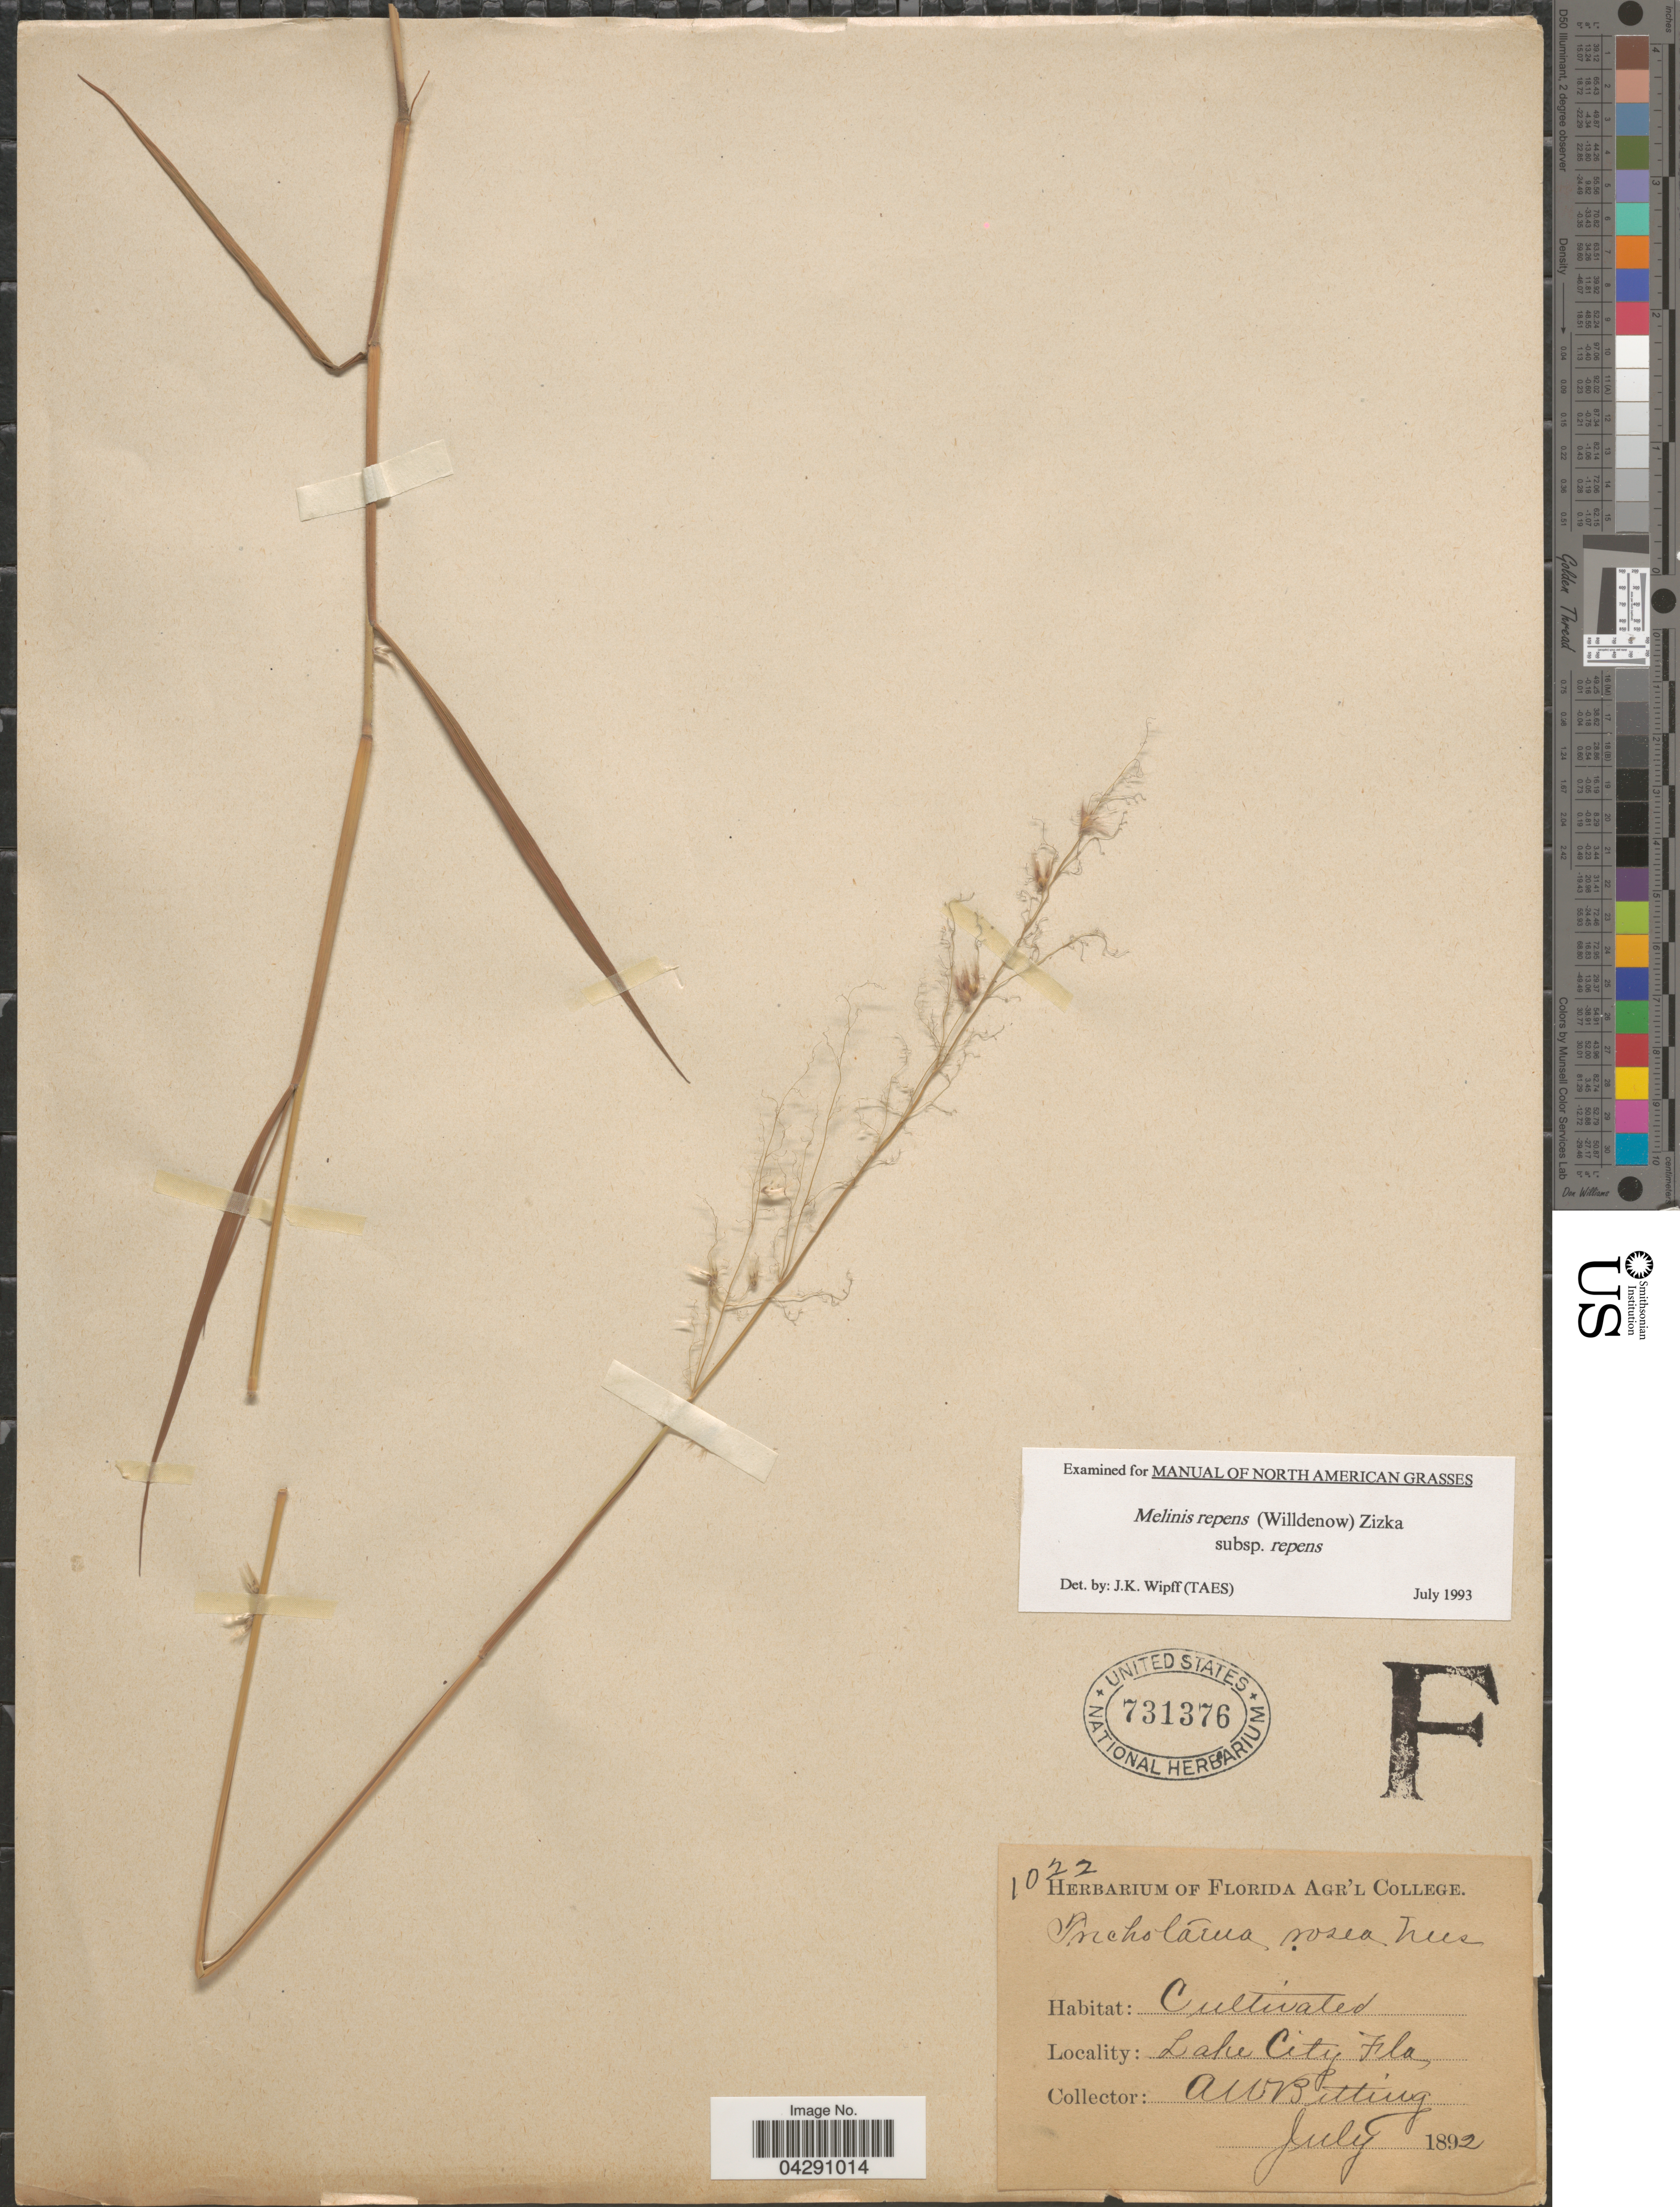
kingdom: Plantae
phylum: Tracheophyta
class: Liliopsida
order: Poales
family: Poaceae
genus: Melinis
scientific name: Melinis repens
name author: (Willd.) Zizka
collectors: A. Bitting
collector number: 1022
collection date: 1892-07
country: United States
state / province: Florida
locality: Lake City.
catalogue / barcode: US 731376